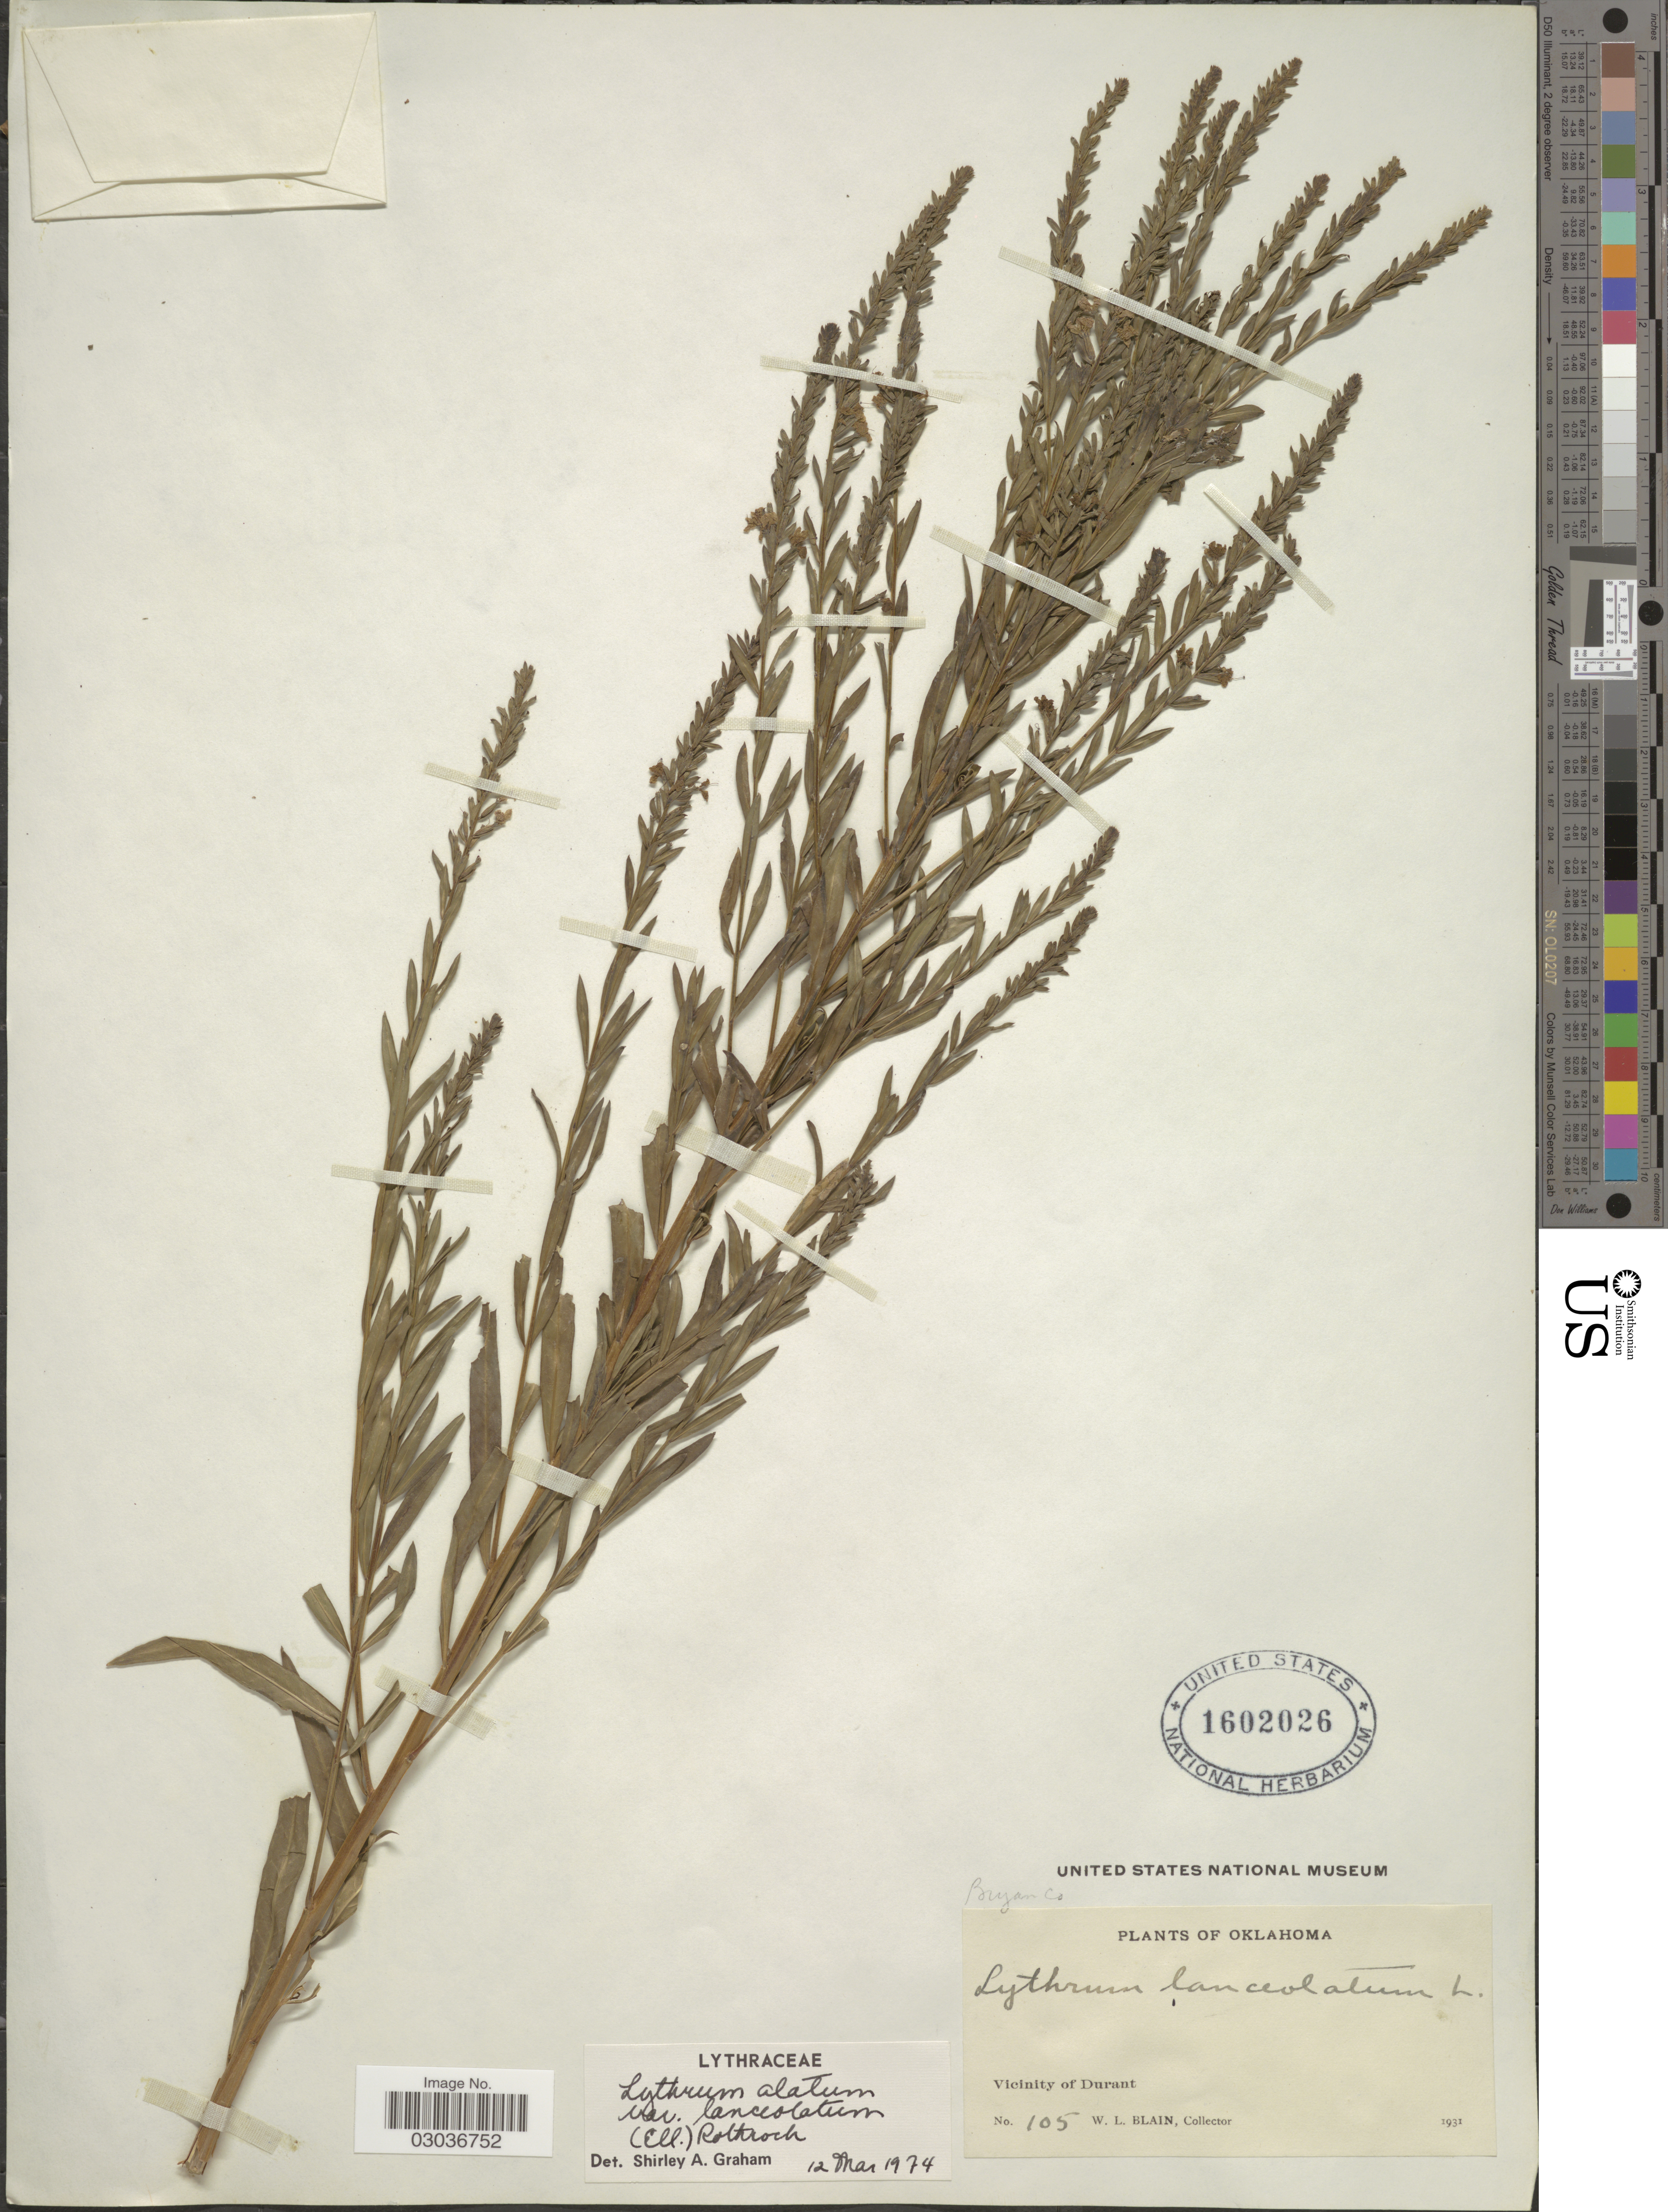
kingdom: Plantae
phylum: Tracheophyta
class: Magnoliopsida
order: Myrtales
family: Lythraceae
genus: Lythrum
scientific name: Lythrum alatum var. lanceolatum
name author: (Elliott) A. Gray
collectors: W. Blain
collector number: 105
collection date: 1931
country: United States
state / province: Oklahoma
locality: Vicinity of Durant.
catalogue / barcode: US 1602026